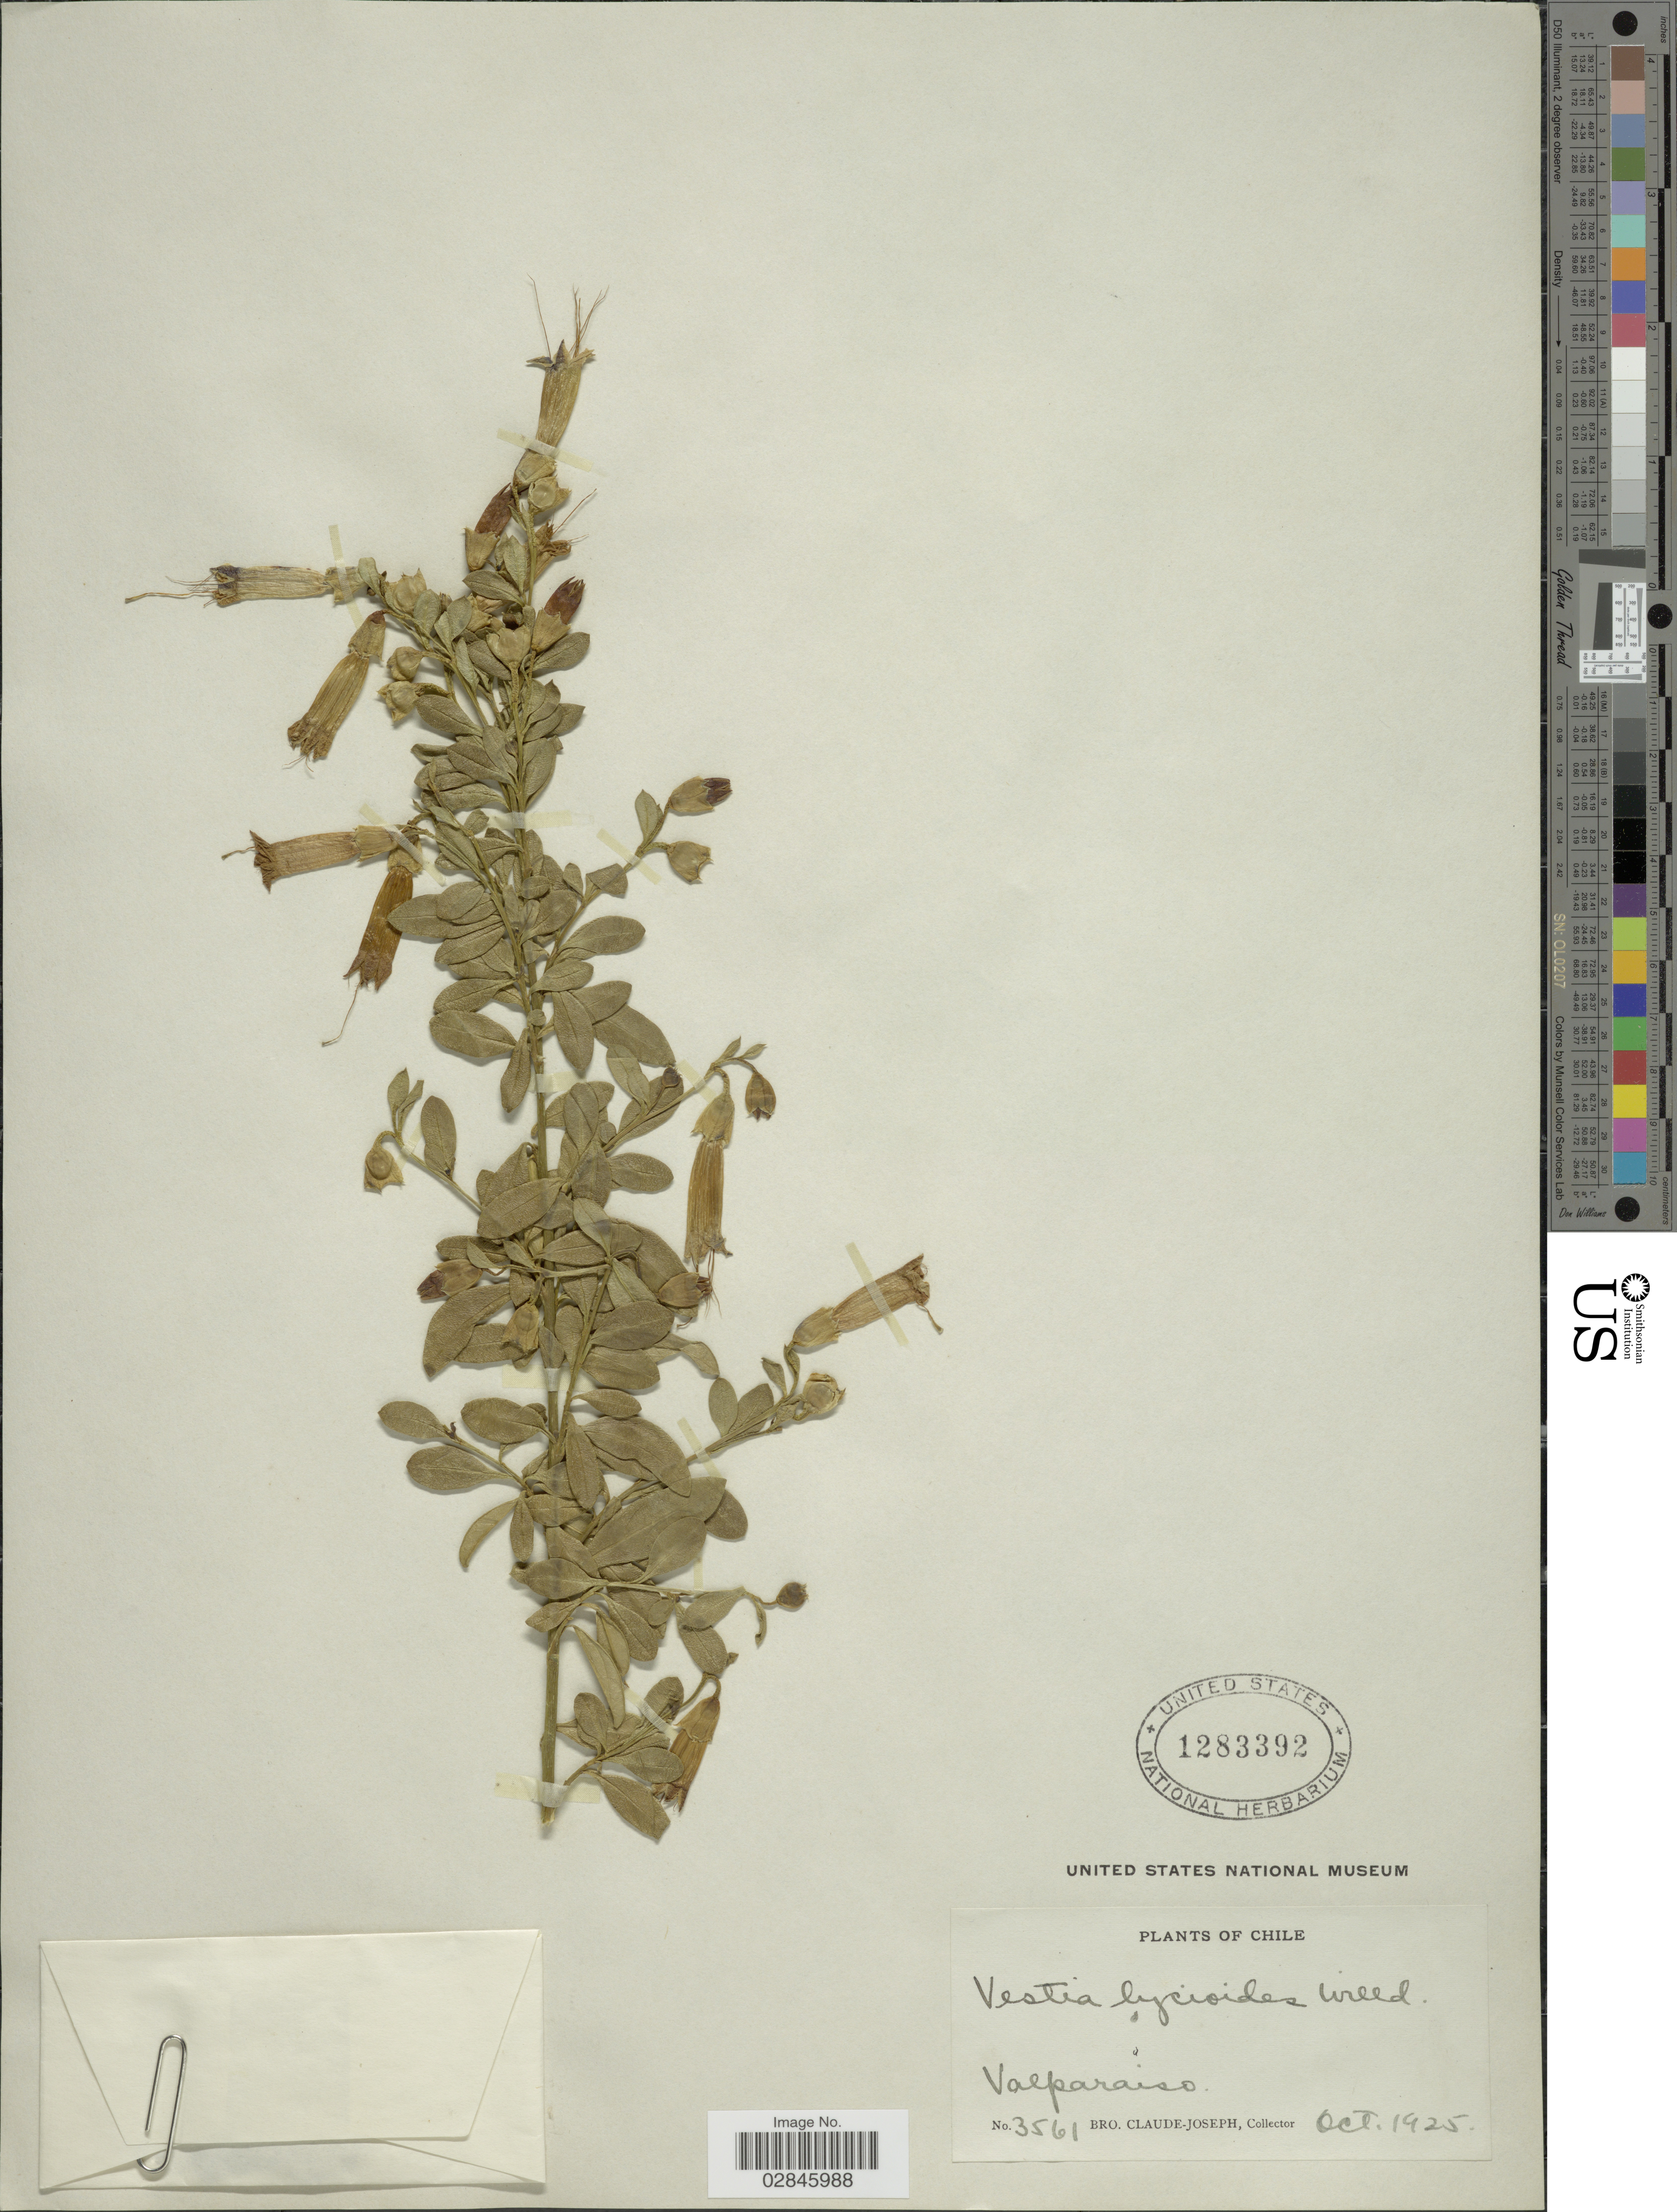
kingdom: Plantae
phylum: Tracheophyta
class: Magnoliopsida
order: Solanales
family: Solanaceae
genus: Vestia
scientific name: Vestia foetida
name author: Hoffmanns.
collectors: Bro. Claude-Joseph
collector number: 3561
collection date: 1925-10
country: Chile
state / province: Valparaíso (V)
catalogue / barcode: US 1283392